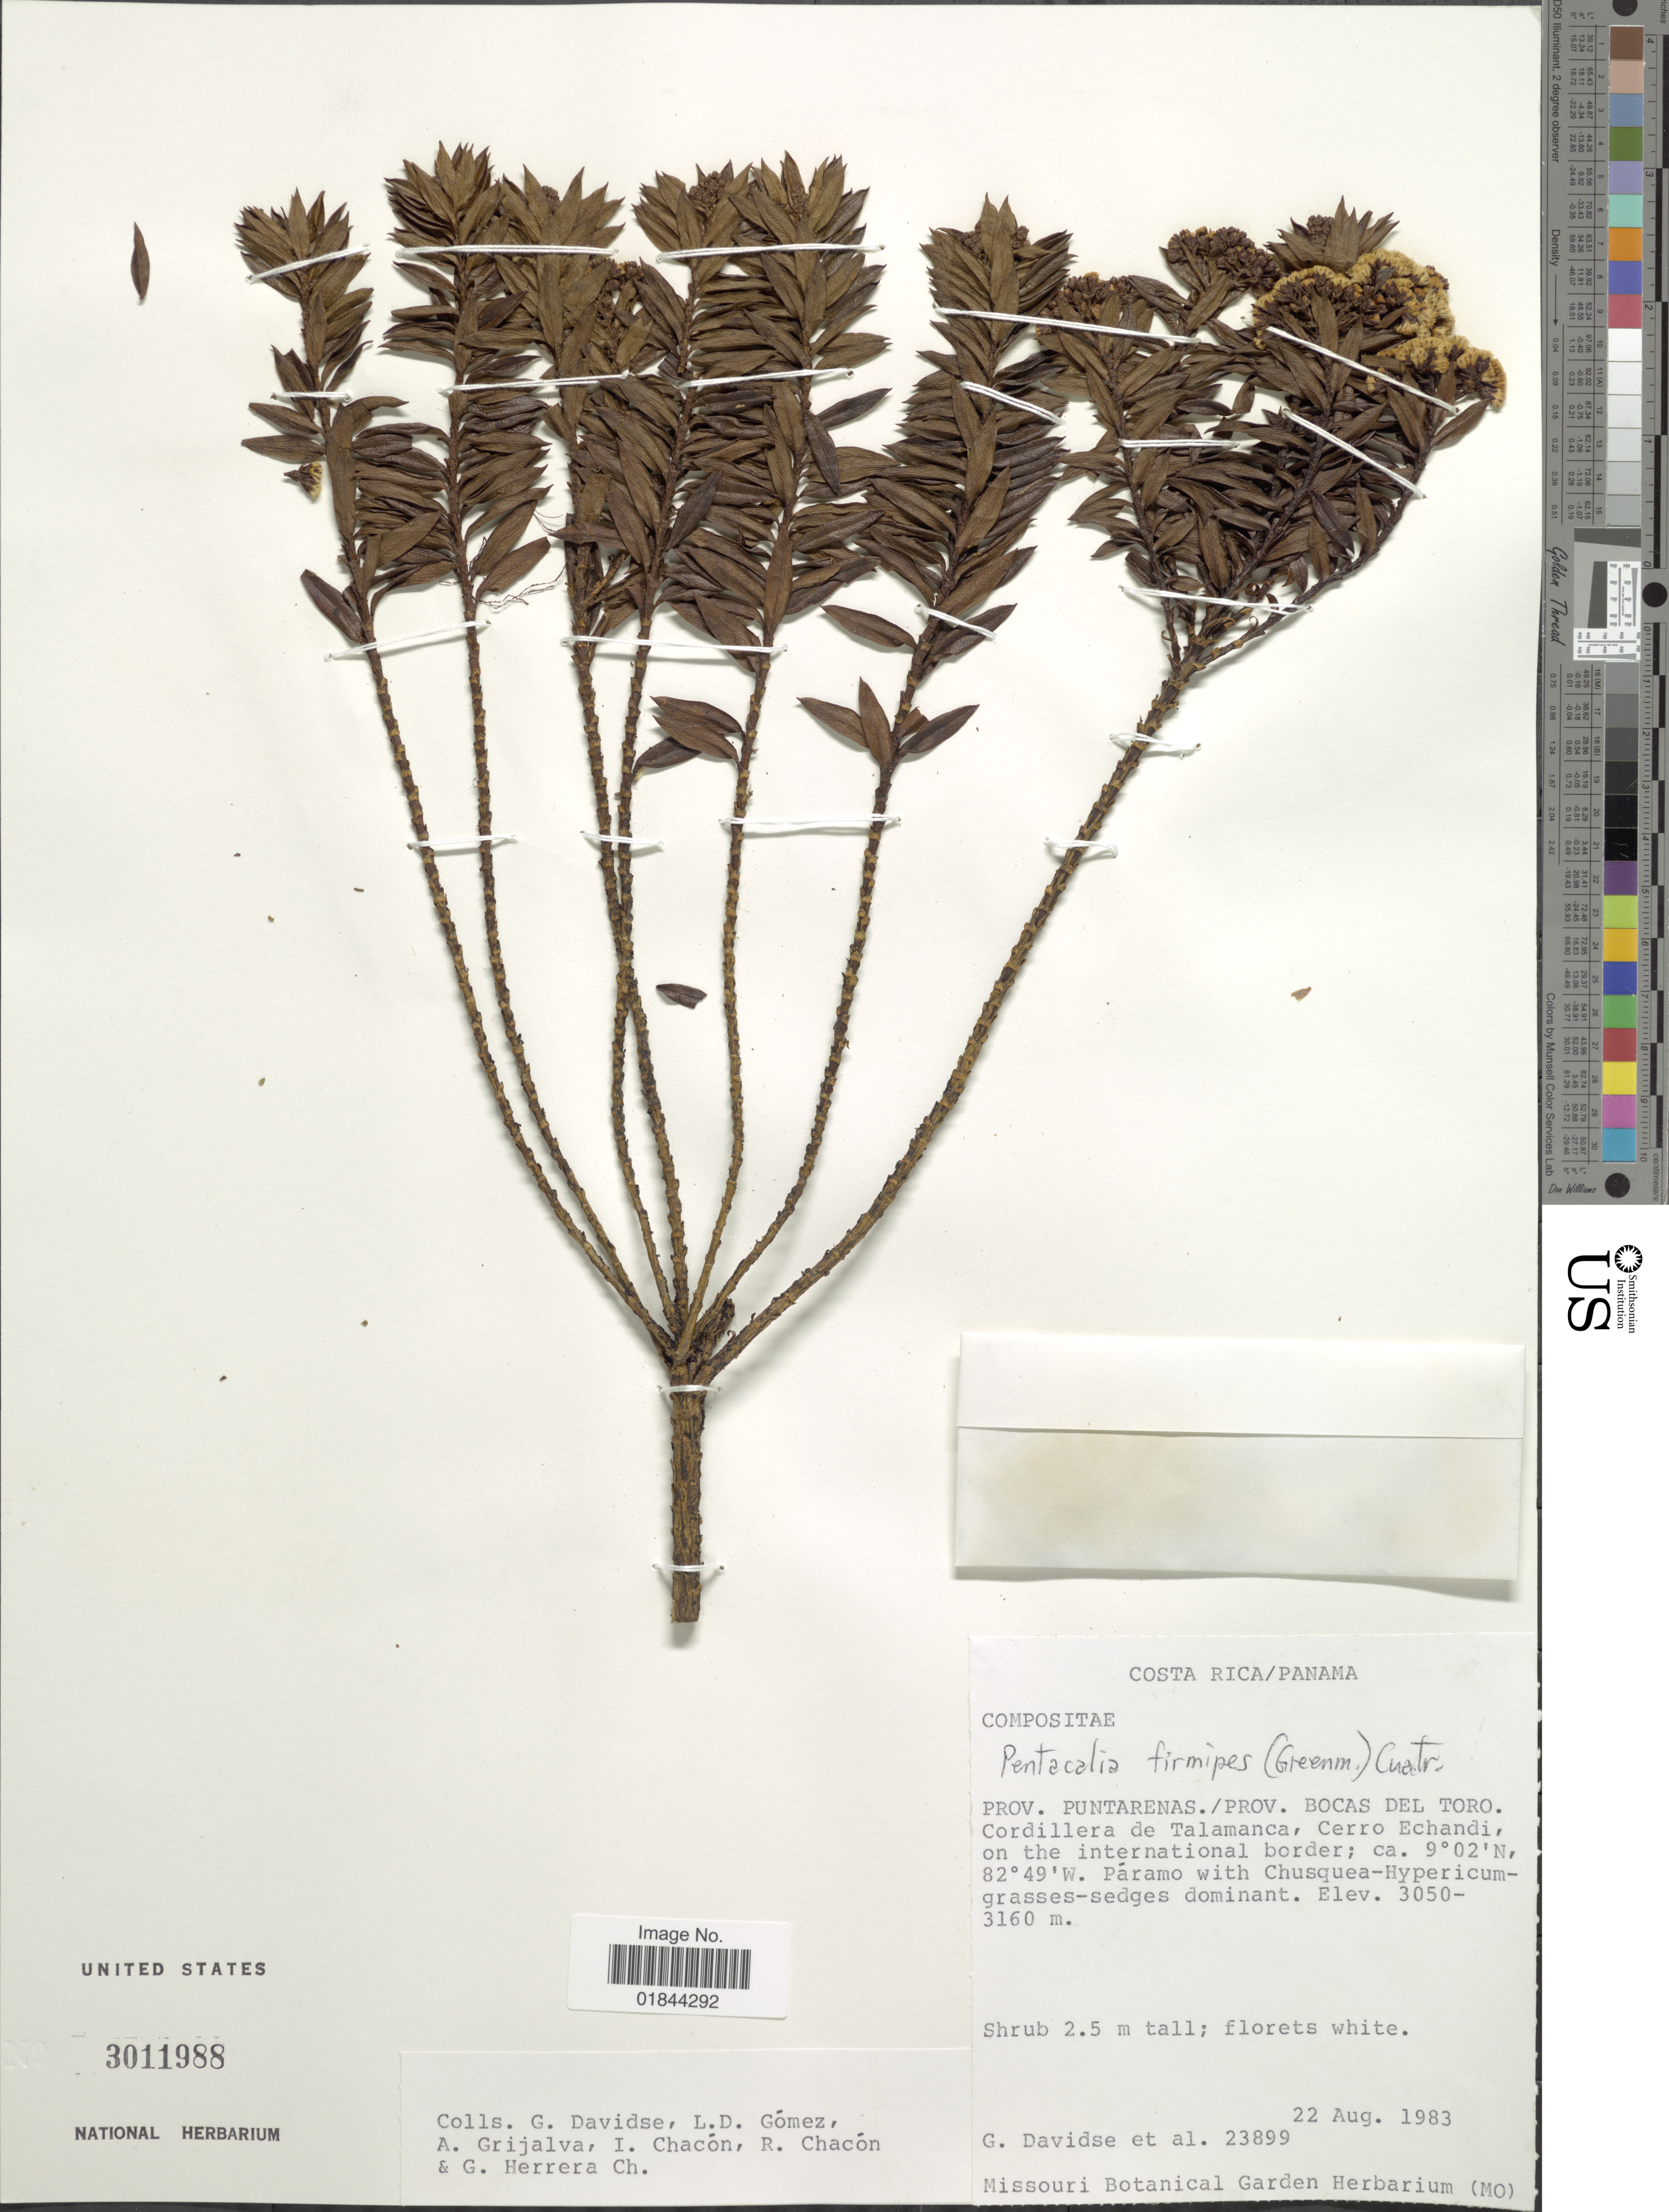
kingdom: Plantae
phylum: Tracheophyta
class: Magnoliopsida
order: Asterales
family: Asteraceae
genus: Pentacalia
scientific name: Pentacalia firmipes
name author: (Greenm.) Cuatrec.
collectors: G. Davidse & et al.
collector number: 23899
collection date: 1983-08-22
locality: Costa Rica/Panama, Prov. Puntarenas./ Prov. Bocas del Toro. Cordillera de Talamanca, Cerro Echandi, on the international border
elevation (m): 3050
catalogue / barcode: US 3011988